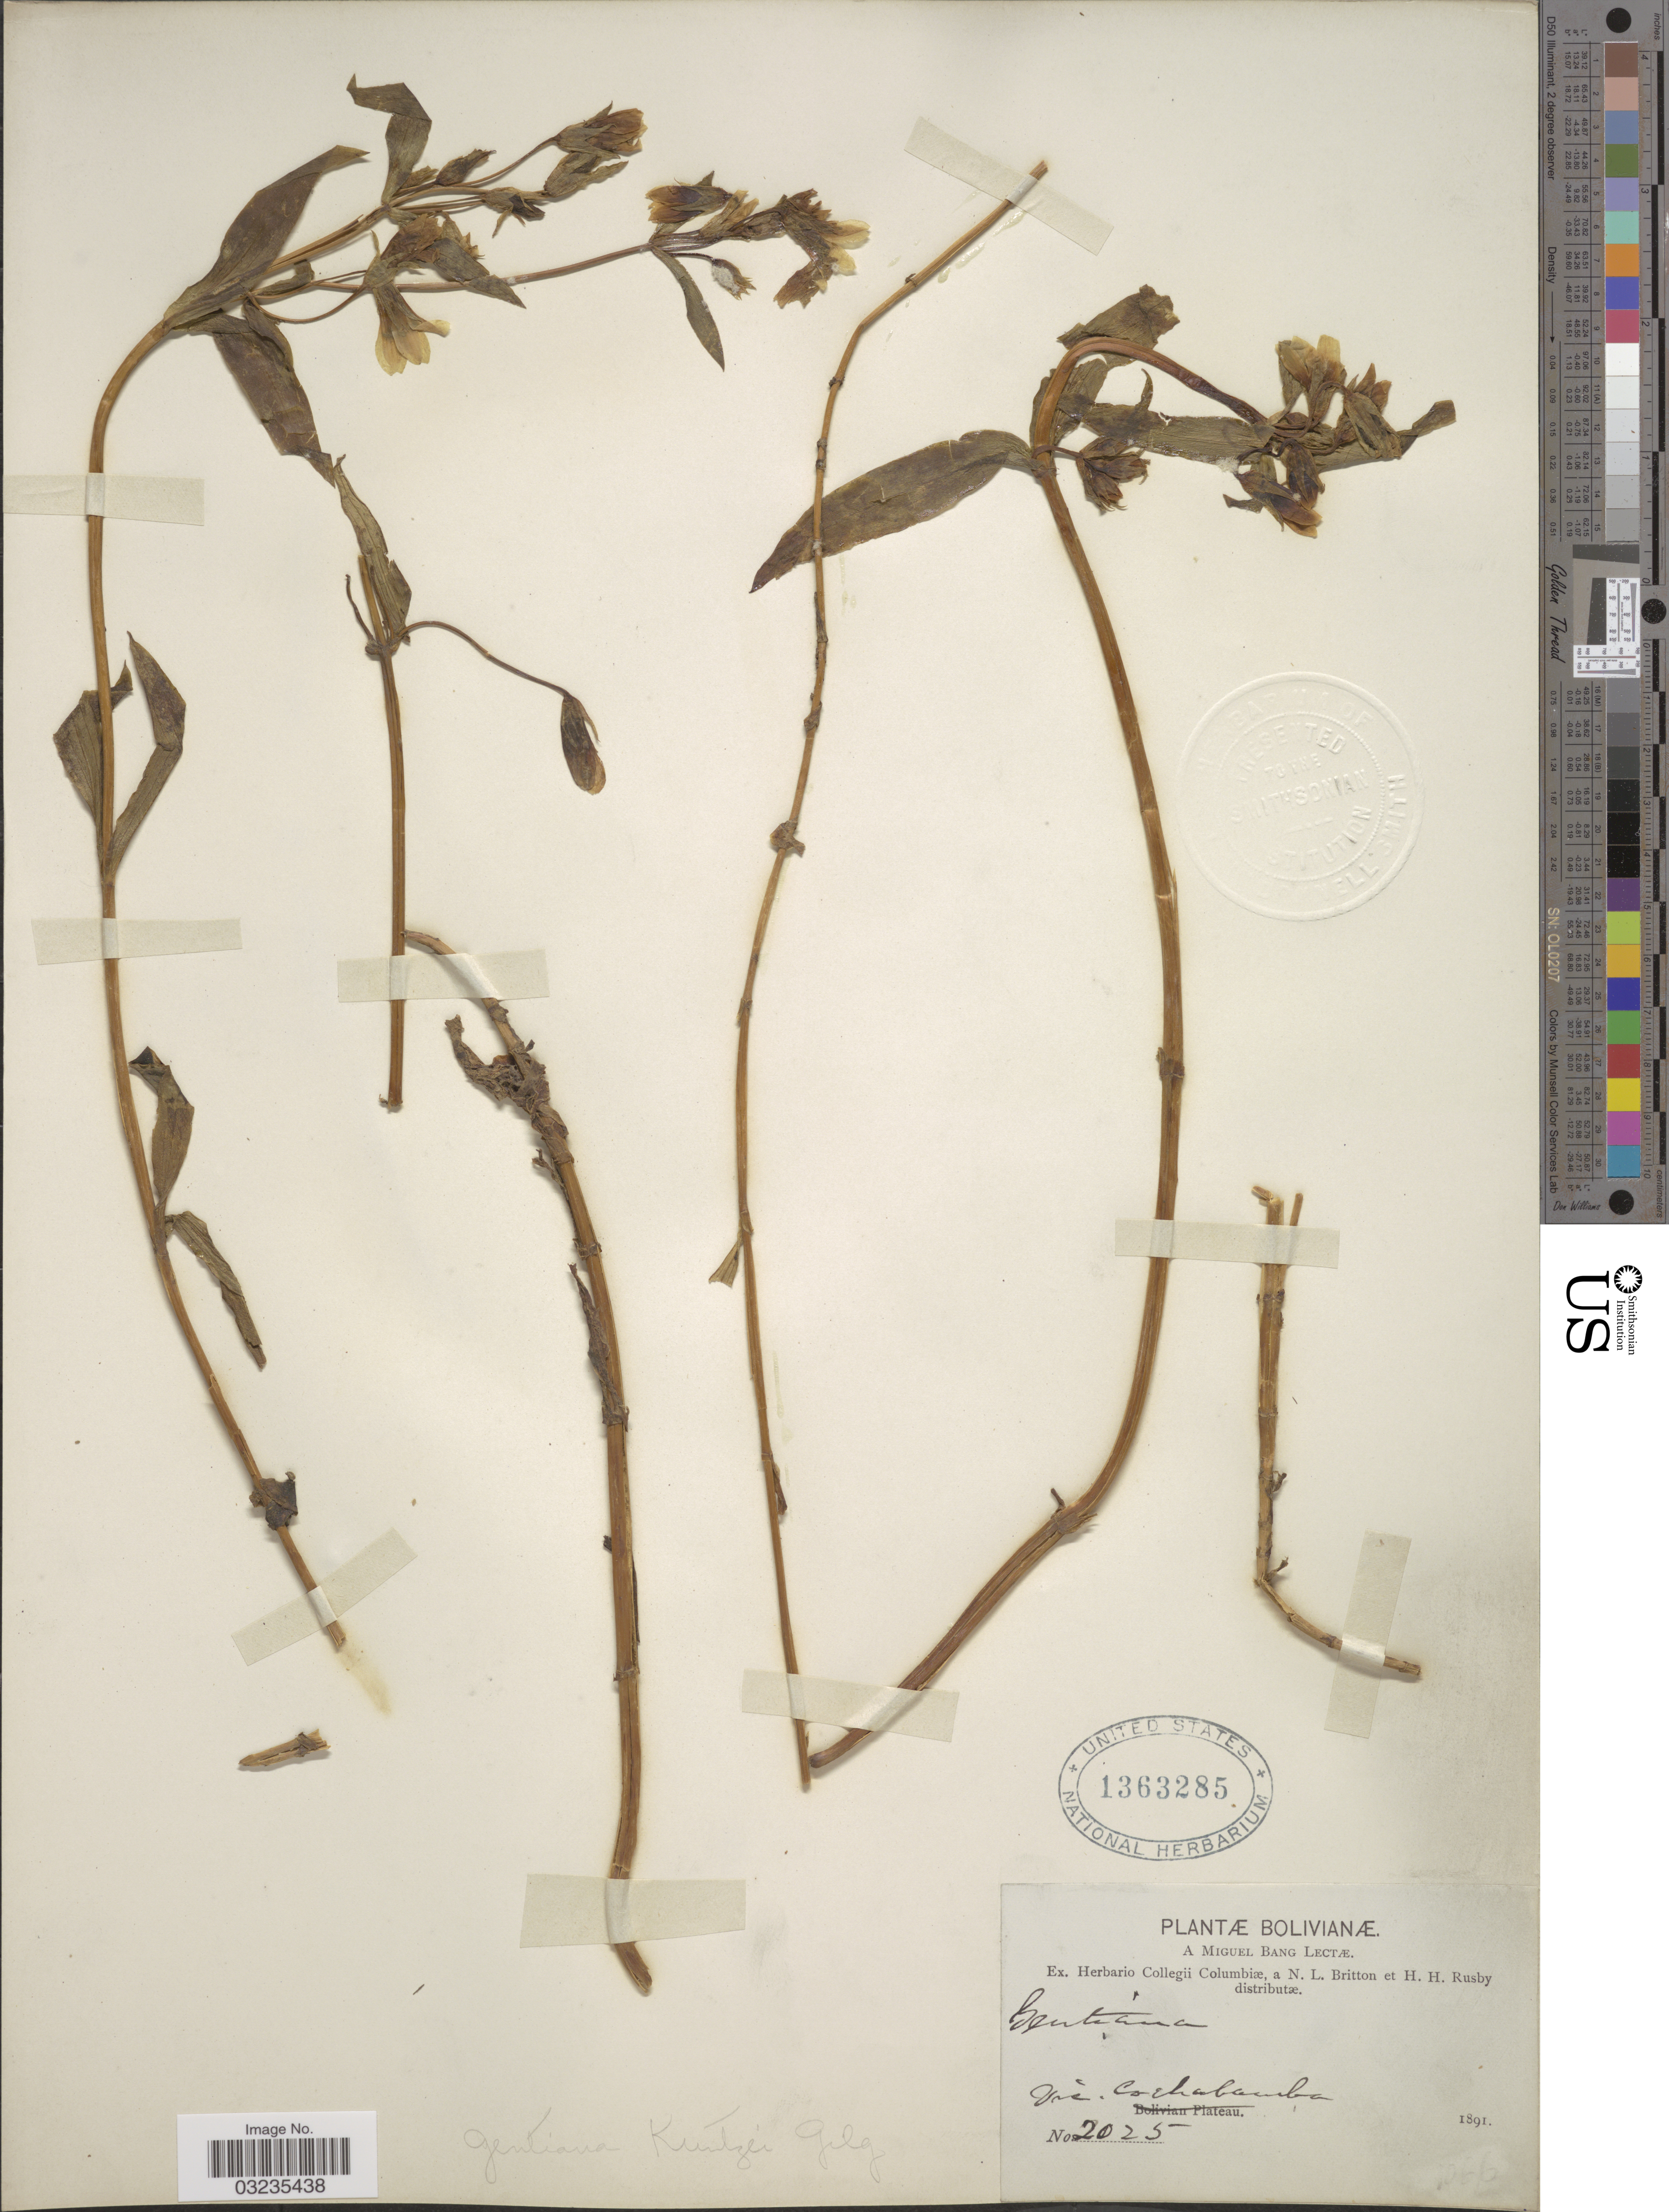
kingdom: Plantae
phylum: Tracheophyta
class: Magnoliopsida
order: Gentianales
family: Gentianaceae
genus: Gentiana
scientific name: Gentiana kuntzei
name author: Gilg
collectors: M. Bang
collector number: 2025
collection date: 1891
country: Bolivia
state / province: Cochabamba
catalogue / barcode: US 1363285